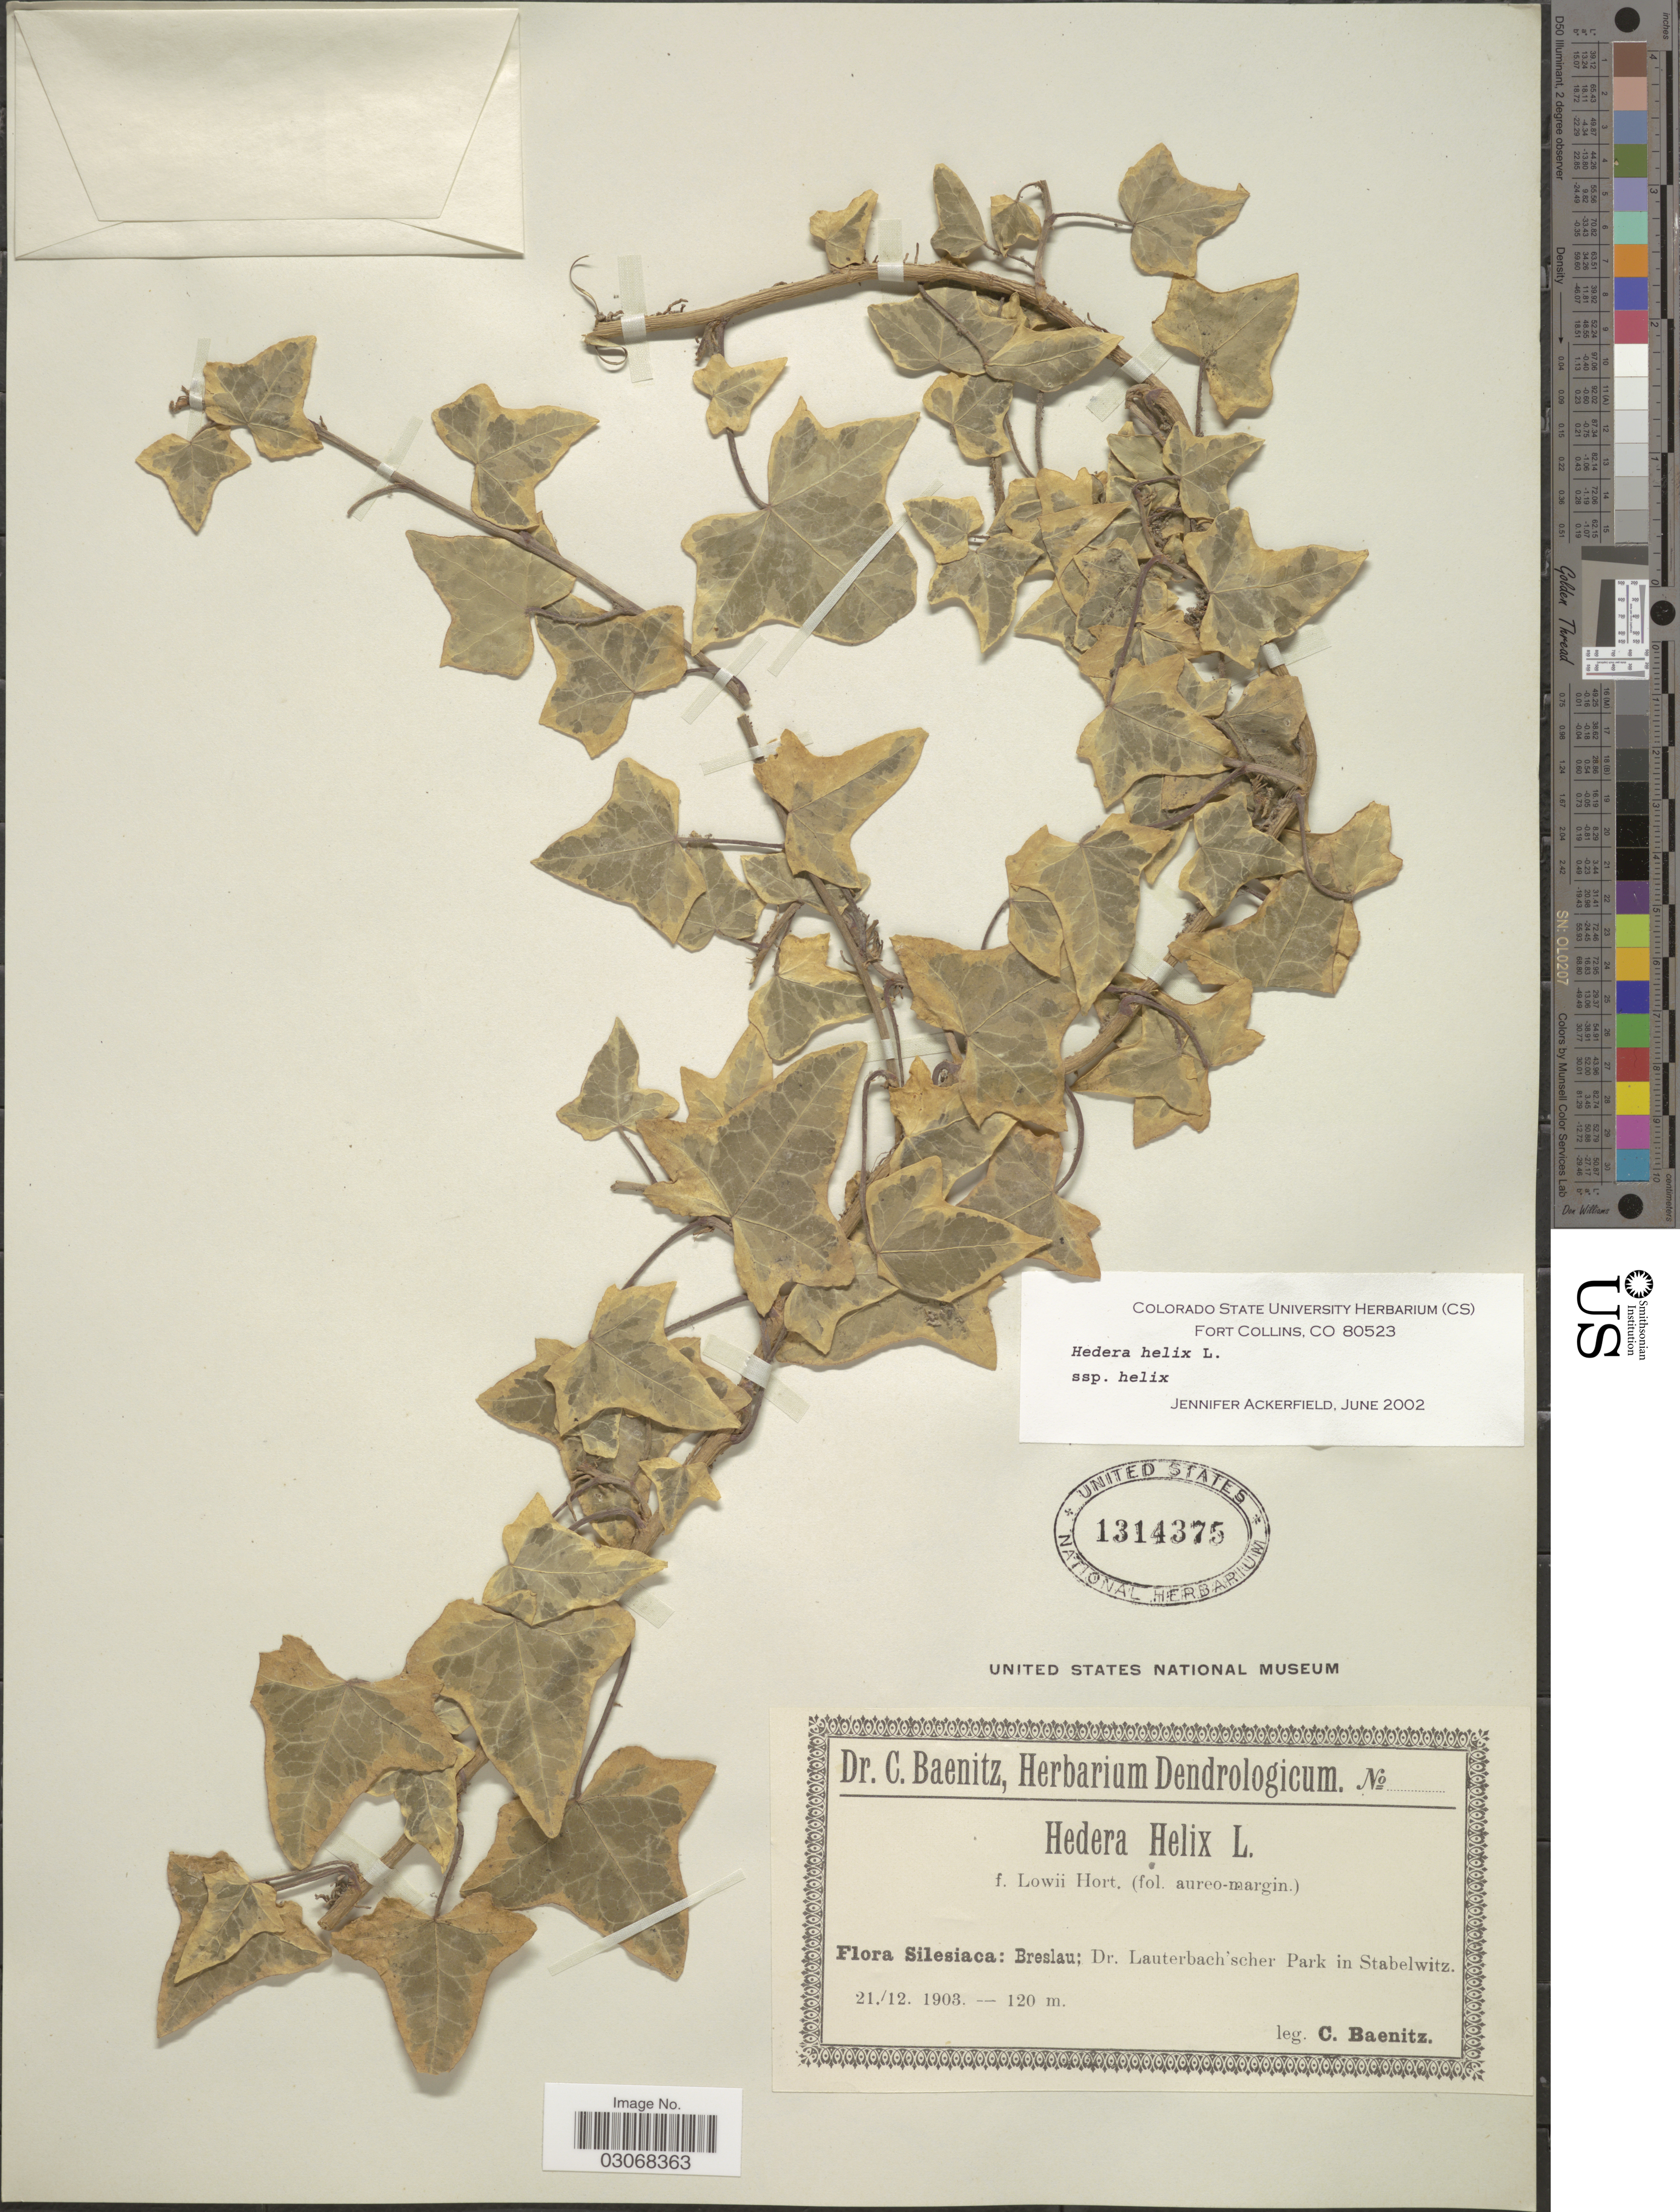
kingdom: Plantae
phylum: Tracheophyta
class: Magnoliopsida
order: Apiales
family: Araliaceae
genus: Hedera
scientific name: Hedera helix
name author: L.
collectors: C. G. Baenitz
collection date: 1903-12-21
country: Poland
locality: Silesiaca: Breslau; Dr. Lauterbach'scher Park in Stabelwitz.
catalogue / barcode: US 1314375